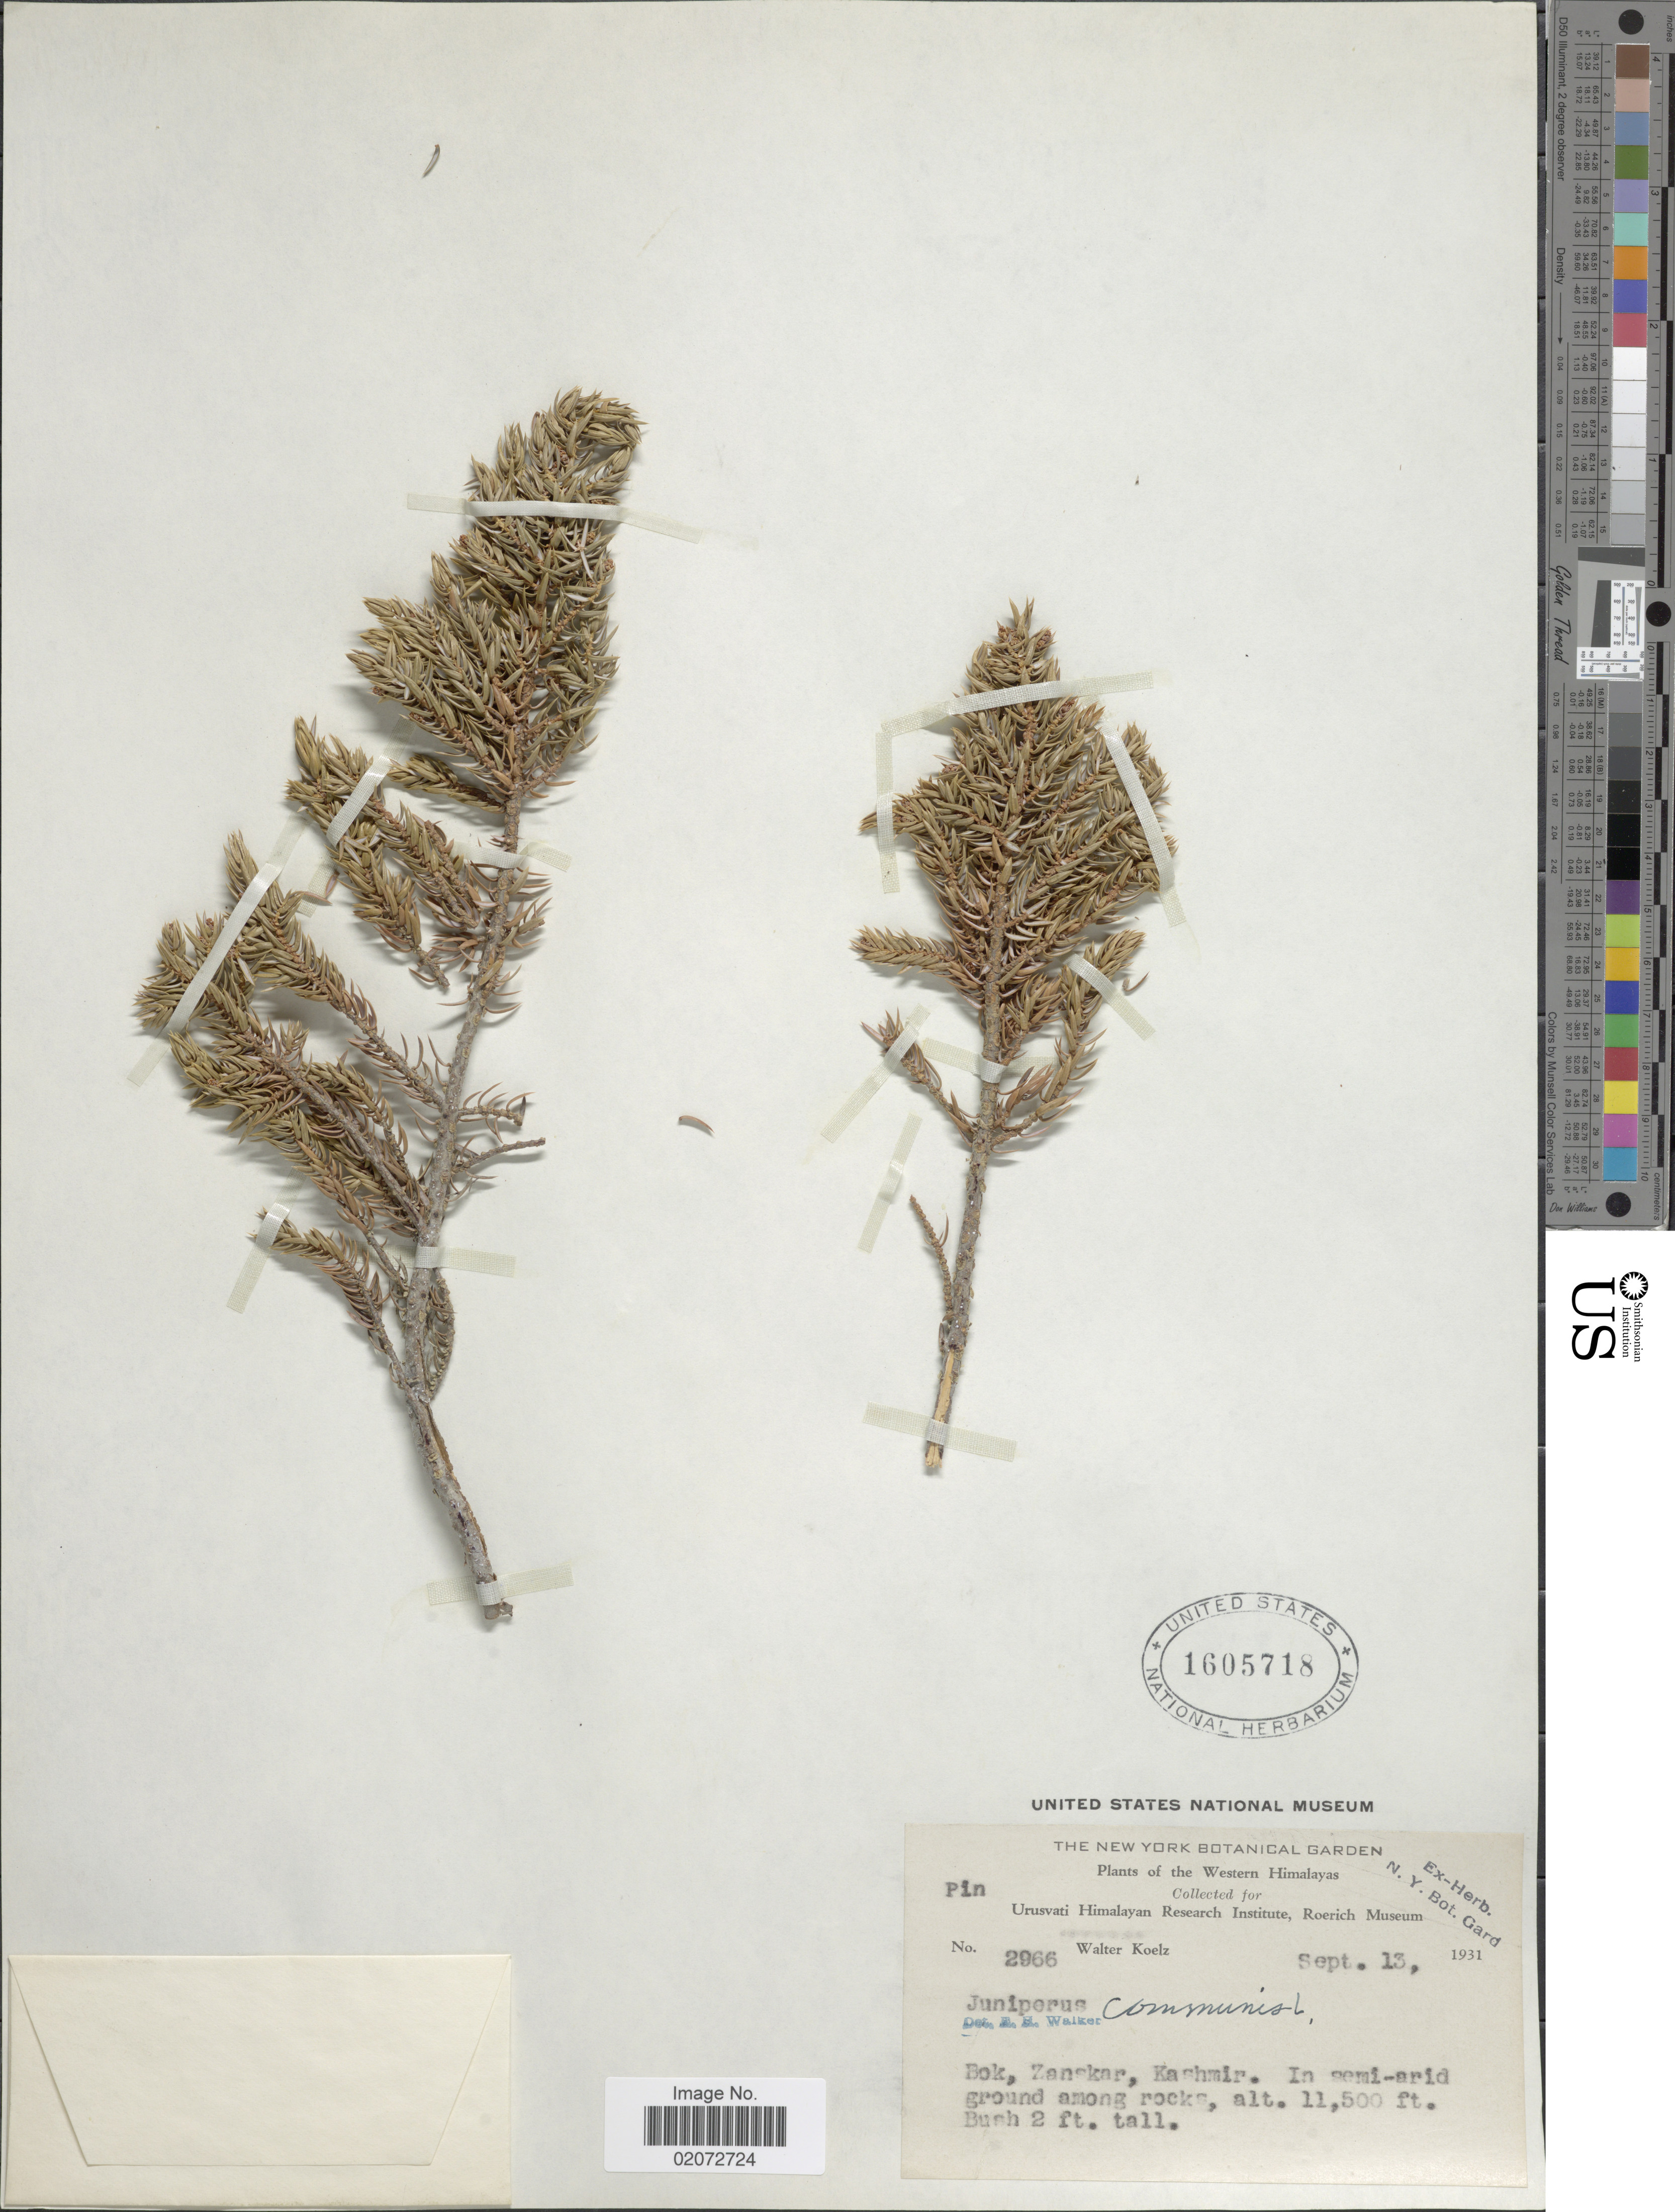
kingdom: Plantae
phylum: Tracheophyta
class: Pinopsida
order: Pinales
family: Cupressaceae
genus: Juniperus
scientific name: Juniperus communis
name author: L.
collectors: W. N. Koelz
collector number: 2966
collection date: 1931-09-13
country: India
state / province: Jammu and Kashmir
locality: Western Himalayas, Bok, Zanskar, Kashmir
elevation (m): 3505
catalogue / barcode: US 1605718